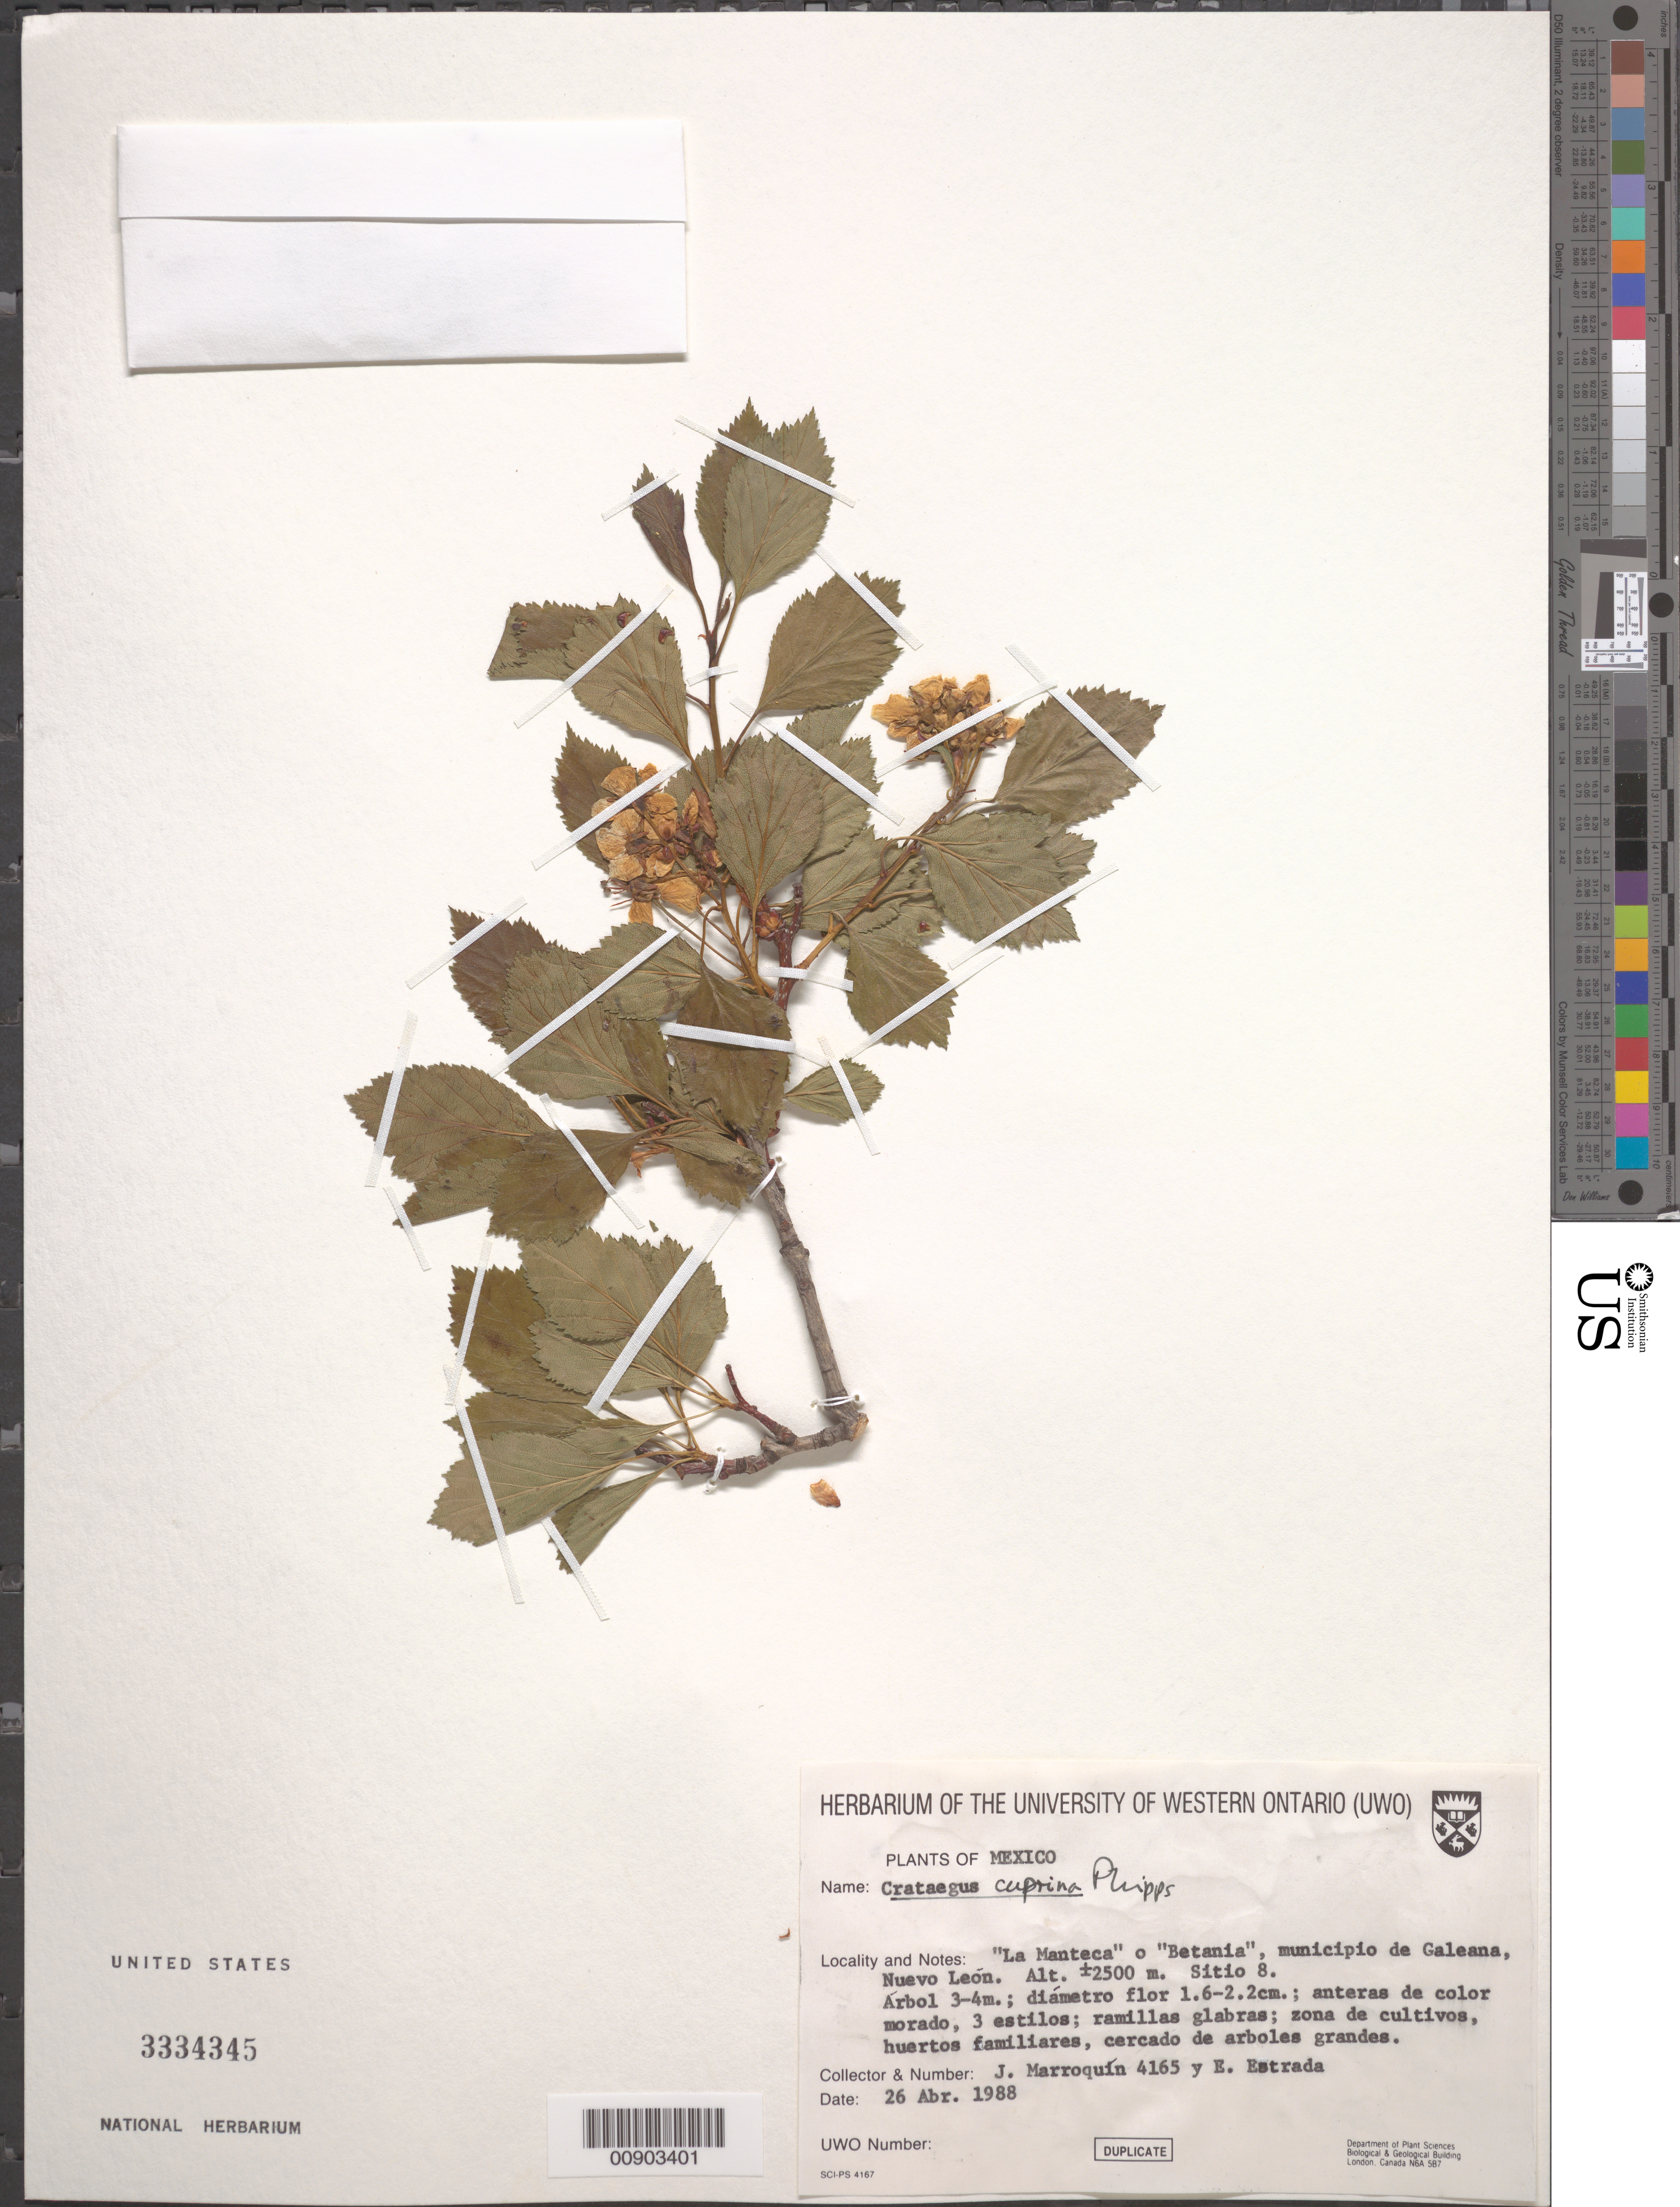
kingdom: Plantae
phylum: Tracheophyta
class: Magnoliopsida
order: Rosales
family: Rosaceae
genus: Crataegus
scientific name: Crataegus cuprina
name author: J.B. Phipps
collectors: J. Marroquin & E. Estrada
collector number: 4165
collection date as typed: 26 Apr 1988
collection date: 1988-04-26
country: Mexico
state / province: Nuevo León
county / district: Galeana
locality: La Manteca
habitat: Zona de cultivos, huertos familiares, cercado de árboles grandes.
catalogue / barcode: US 3334345